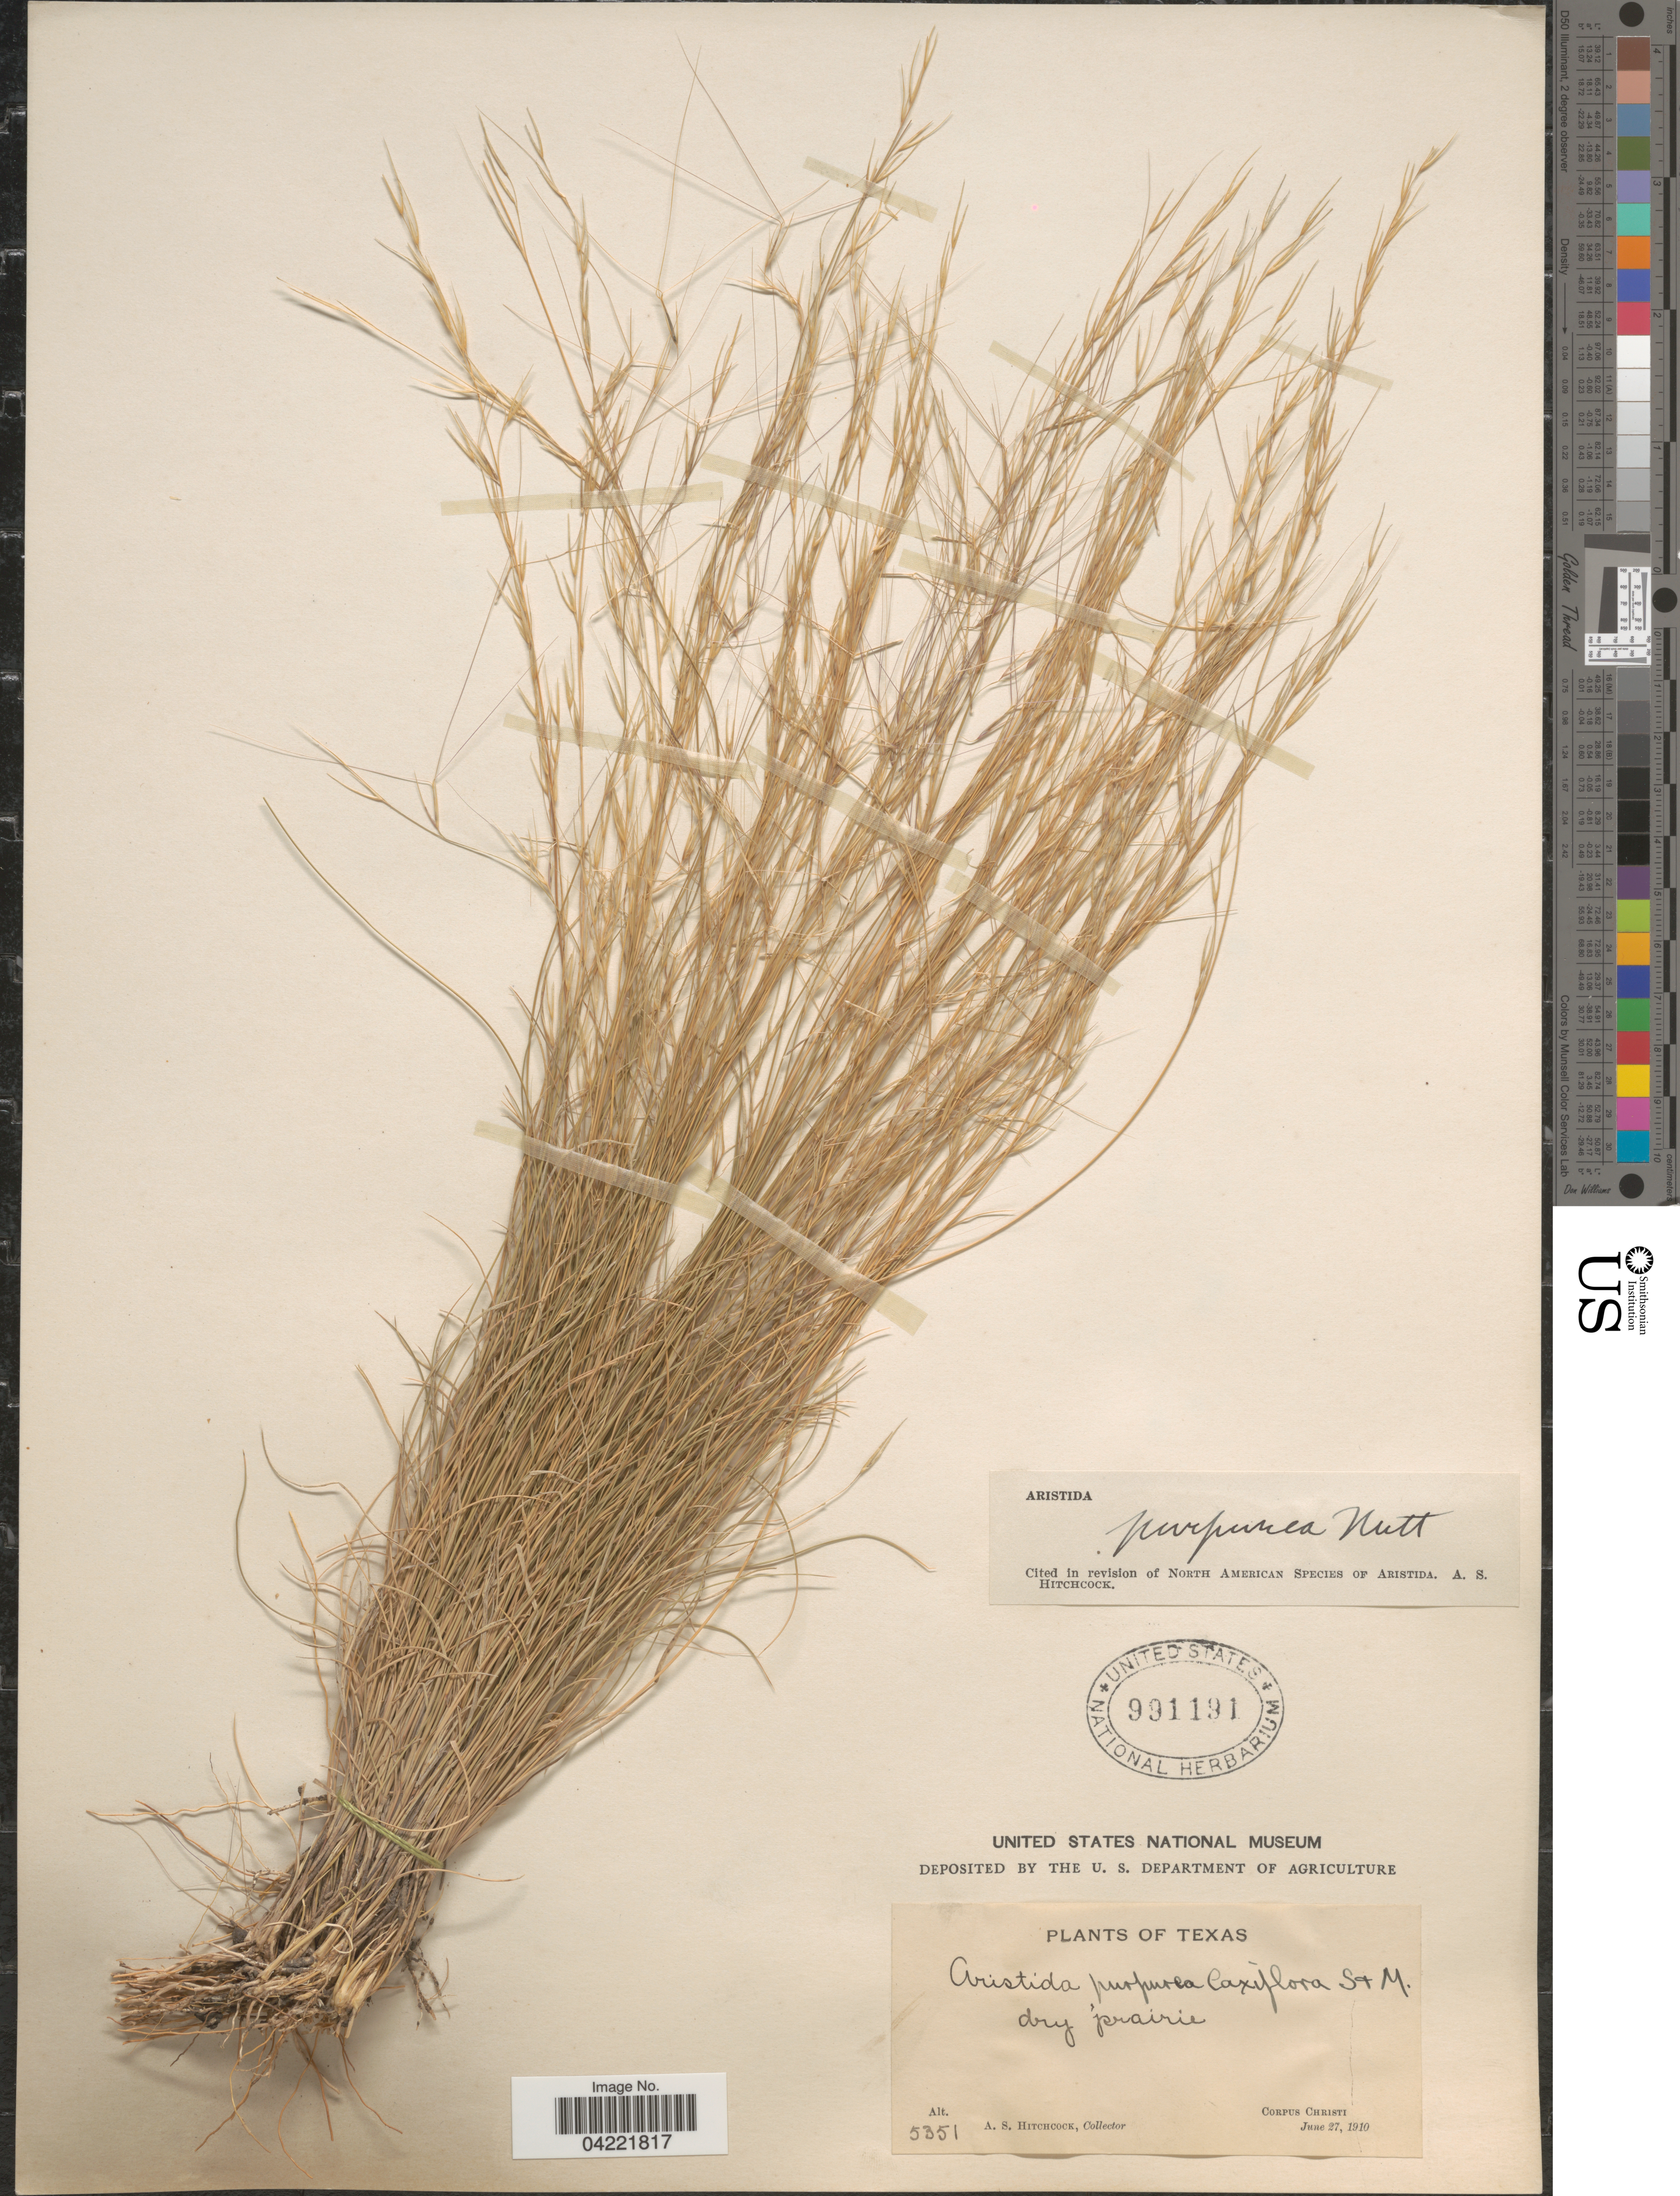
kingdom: Plantae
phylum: Tracheophyta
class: Liliopsida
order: Poales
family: Poaceae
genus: Aristida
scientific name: Aristida purpurea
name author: Nutt.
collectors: A. S. Hitchcock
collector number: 5351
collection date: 1910-06-27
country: United States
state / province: Texas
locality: Corpus Christi.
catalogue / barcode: US 991191